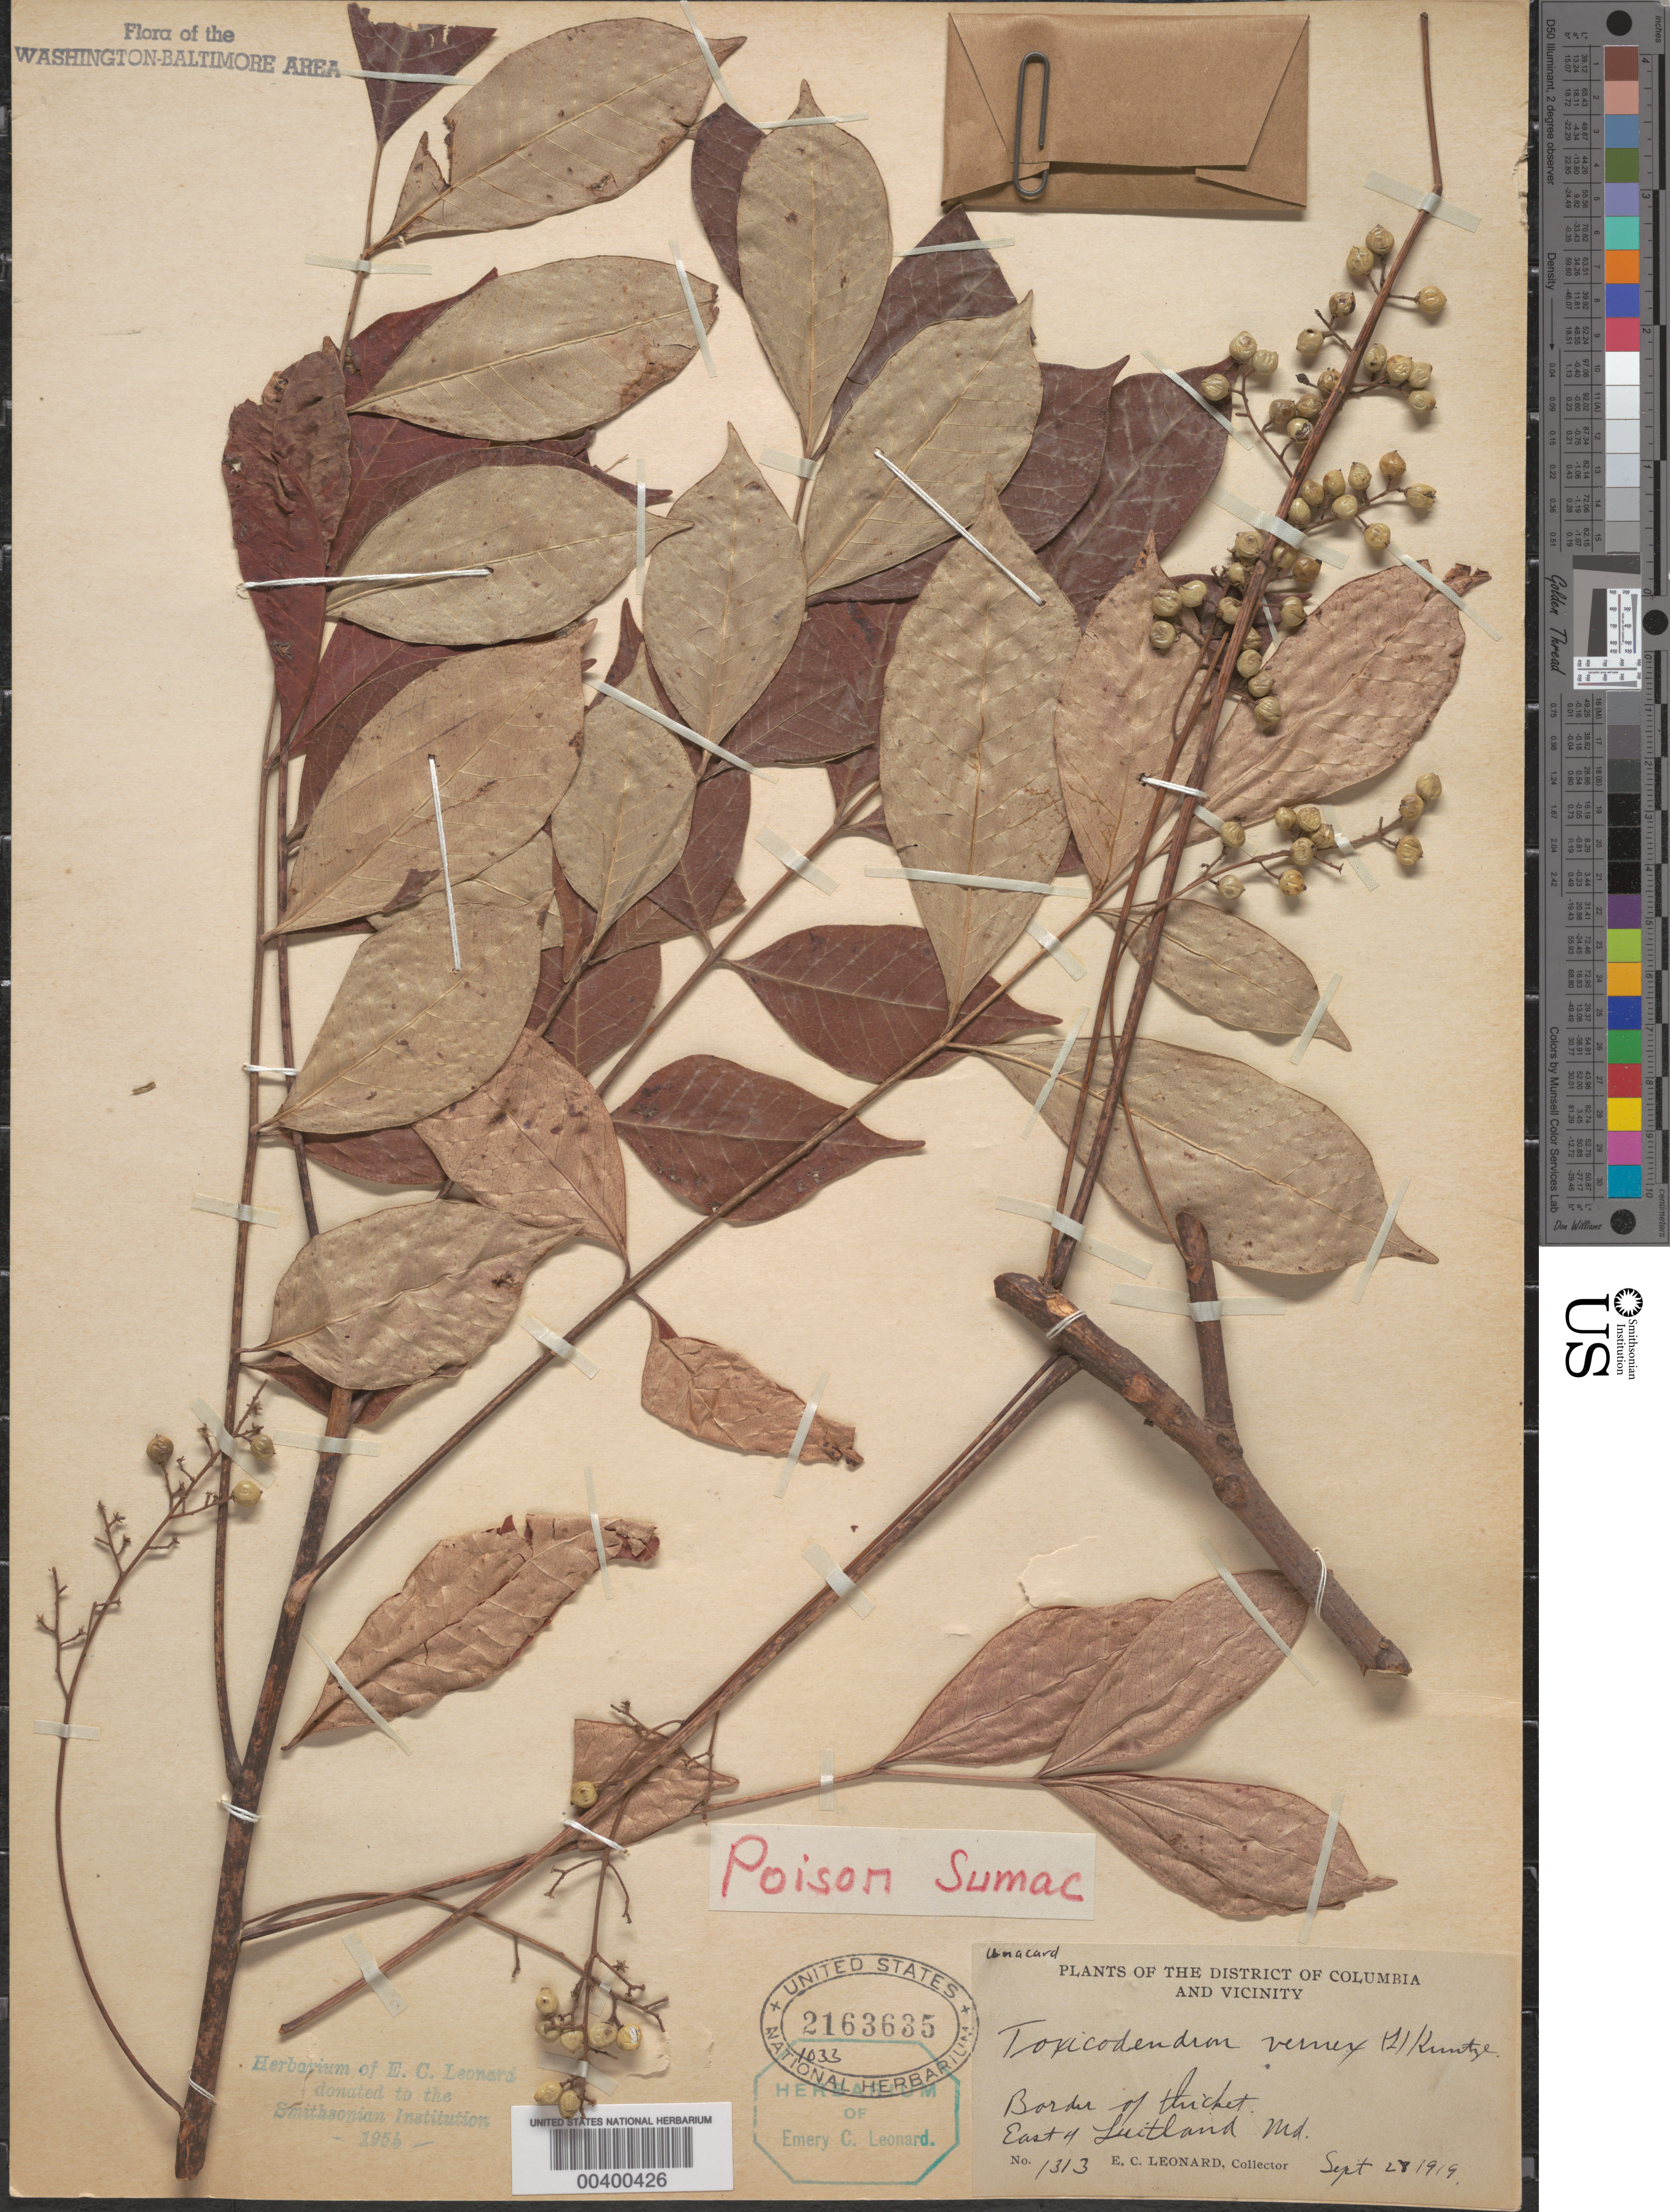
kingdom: Plantae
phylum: Tracheophyta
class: Magnoliopsida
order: Sapindales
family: Anacardiaceae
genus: Toxicodendron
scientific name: Toxicodendron vernix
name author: (L.) Kuntze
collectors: E. C. Leonard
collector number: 1313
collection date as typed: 28 Sep 1919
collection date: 1919-09-28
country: United States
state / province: Maryland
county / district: Prince George's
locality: East of Suitland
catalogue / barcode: US 2163635